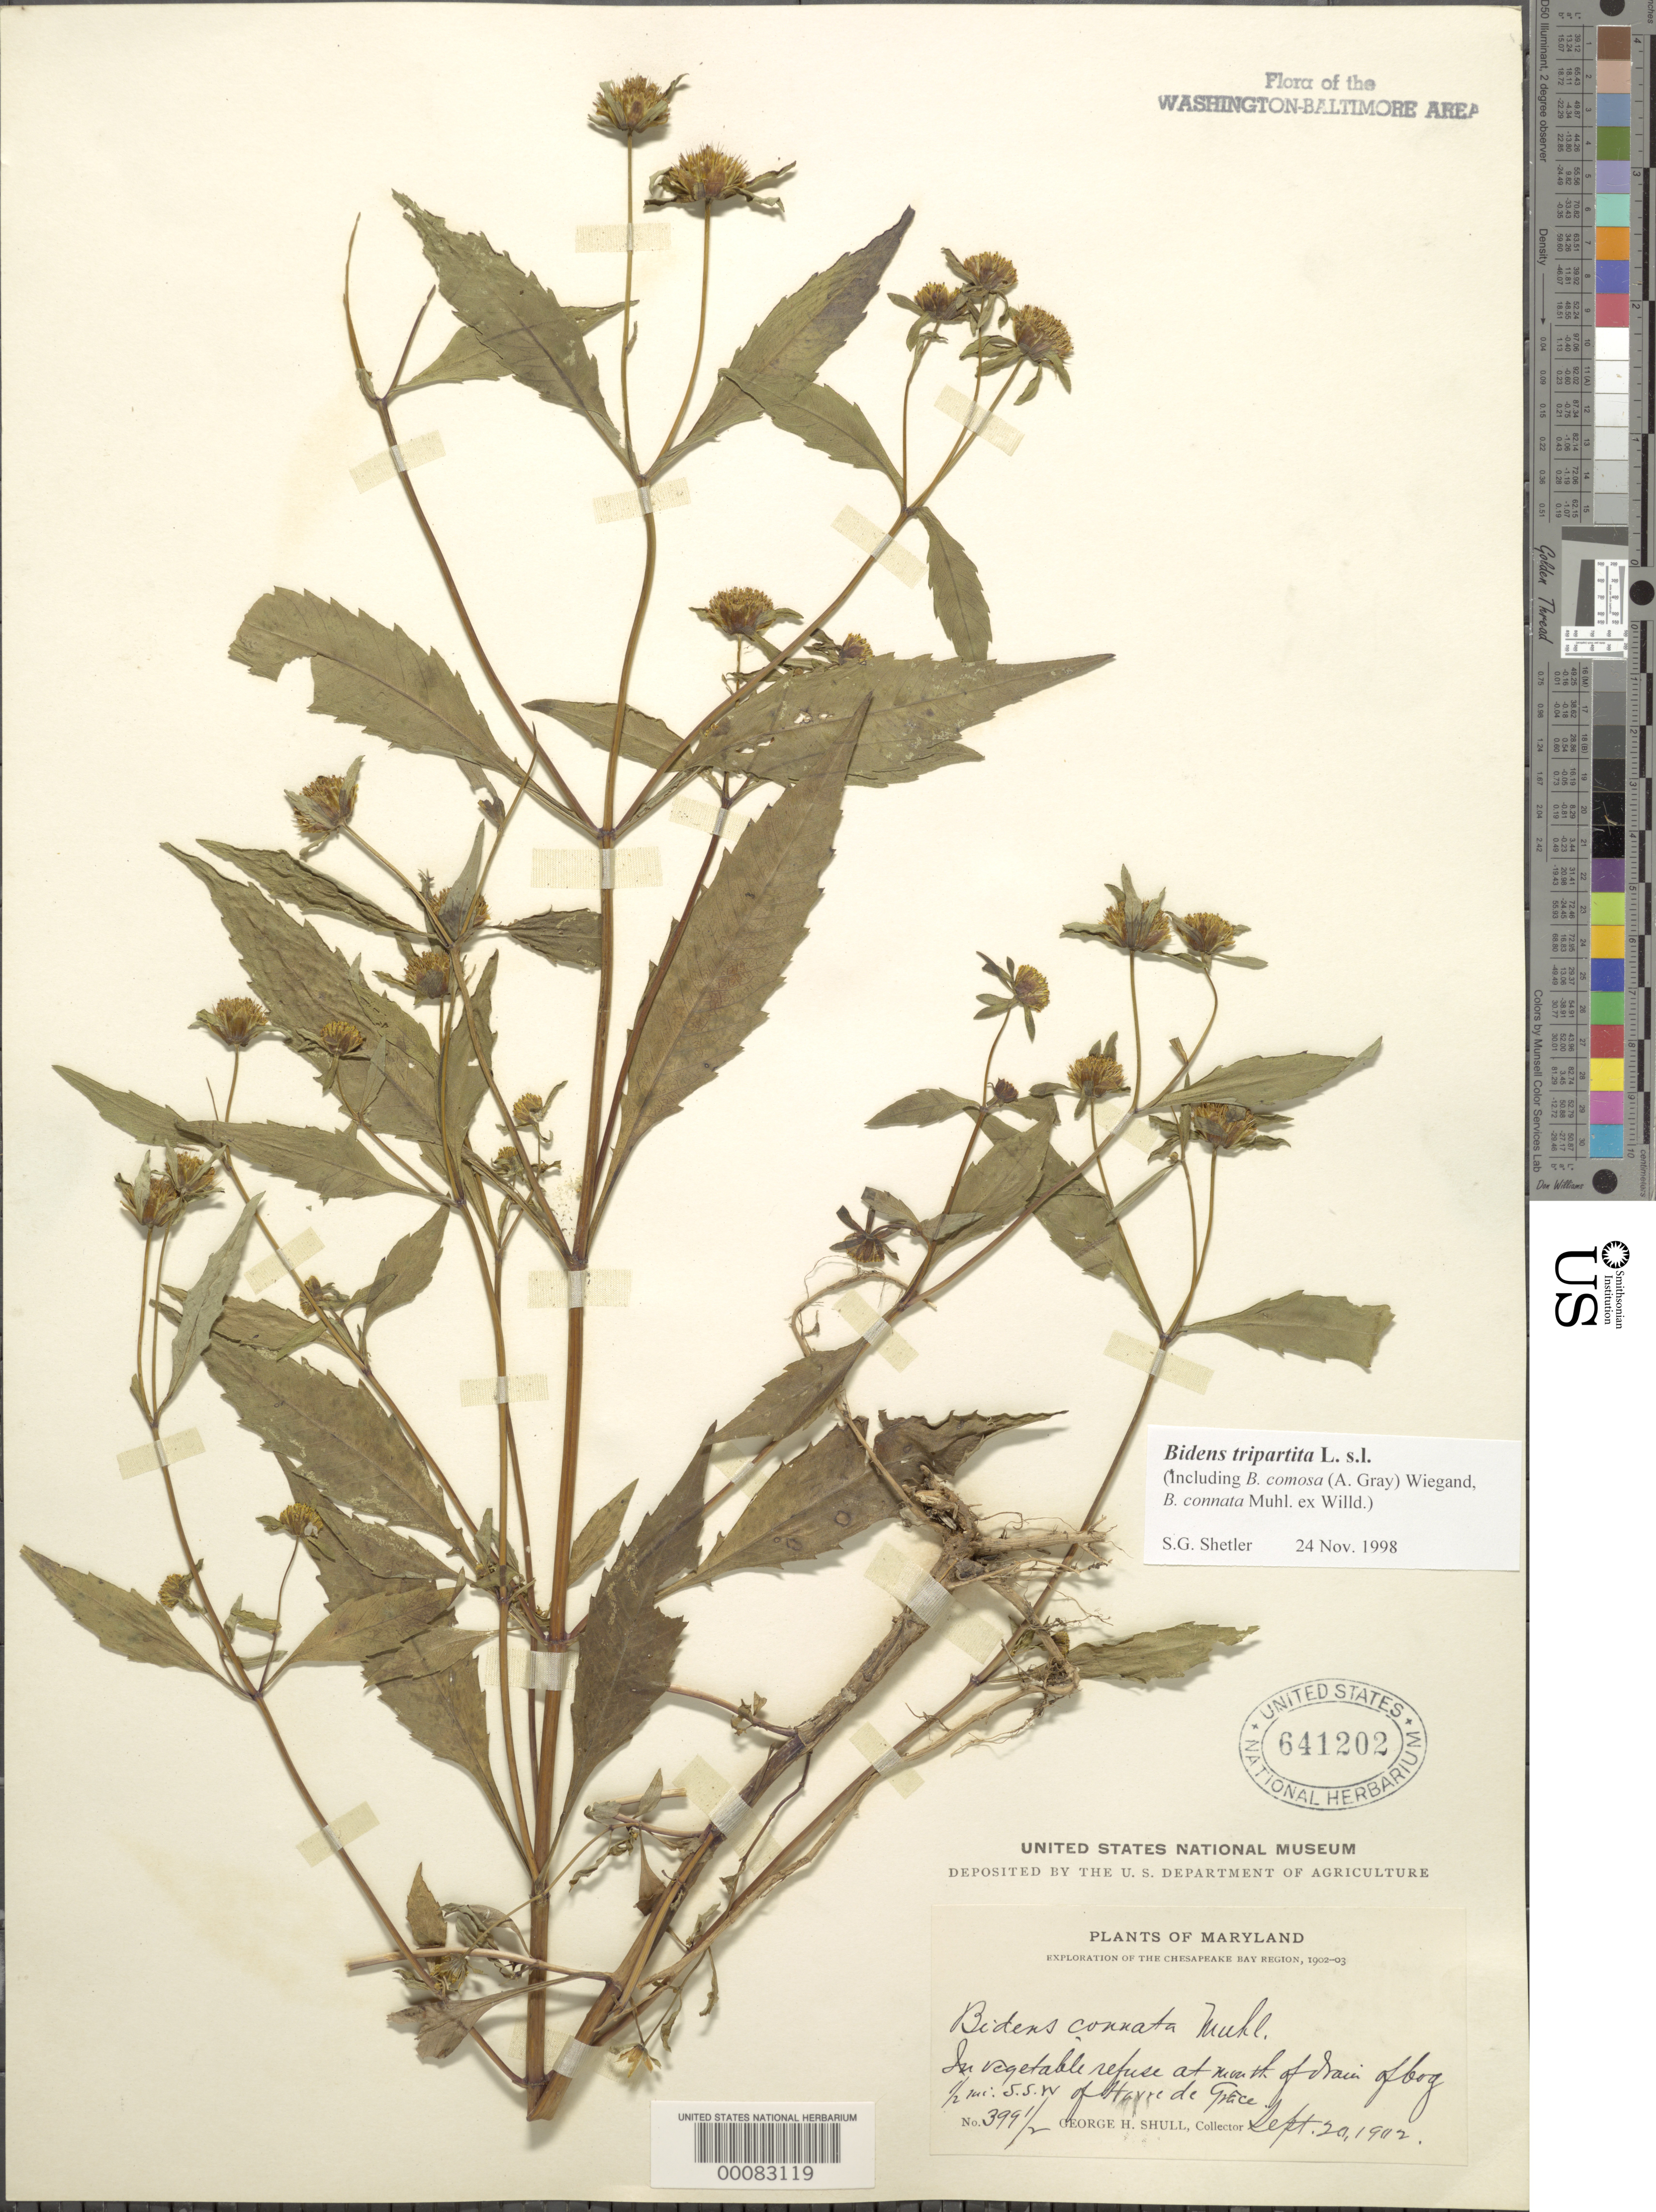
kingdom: Plantae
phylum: Tracheophyta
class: Magnoliopsida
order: Asterales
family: Asteraceae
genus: Bidens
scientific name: Bidens tripartita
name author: L.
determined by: Shetler, Stanwyn G., (US), NMNH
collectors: G. H. Shull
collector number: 399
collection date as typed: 20 Sep 1902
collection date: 1902-09-20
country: United States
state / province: Maryland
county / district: Harford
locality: SSW of Havre De Grace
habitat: Drain off of bog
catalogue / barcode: US 641202